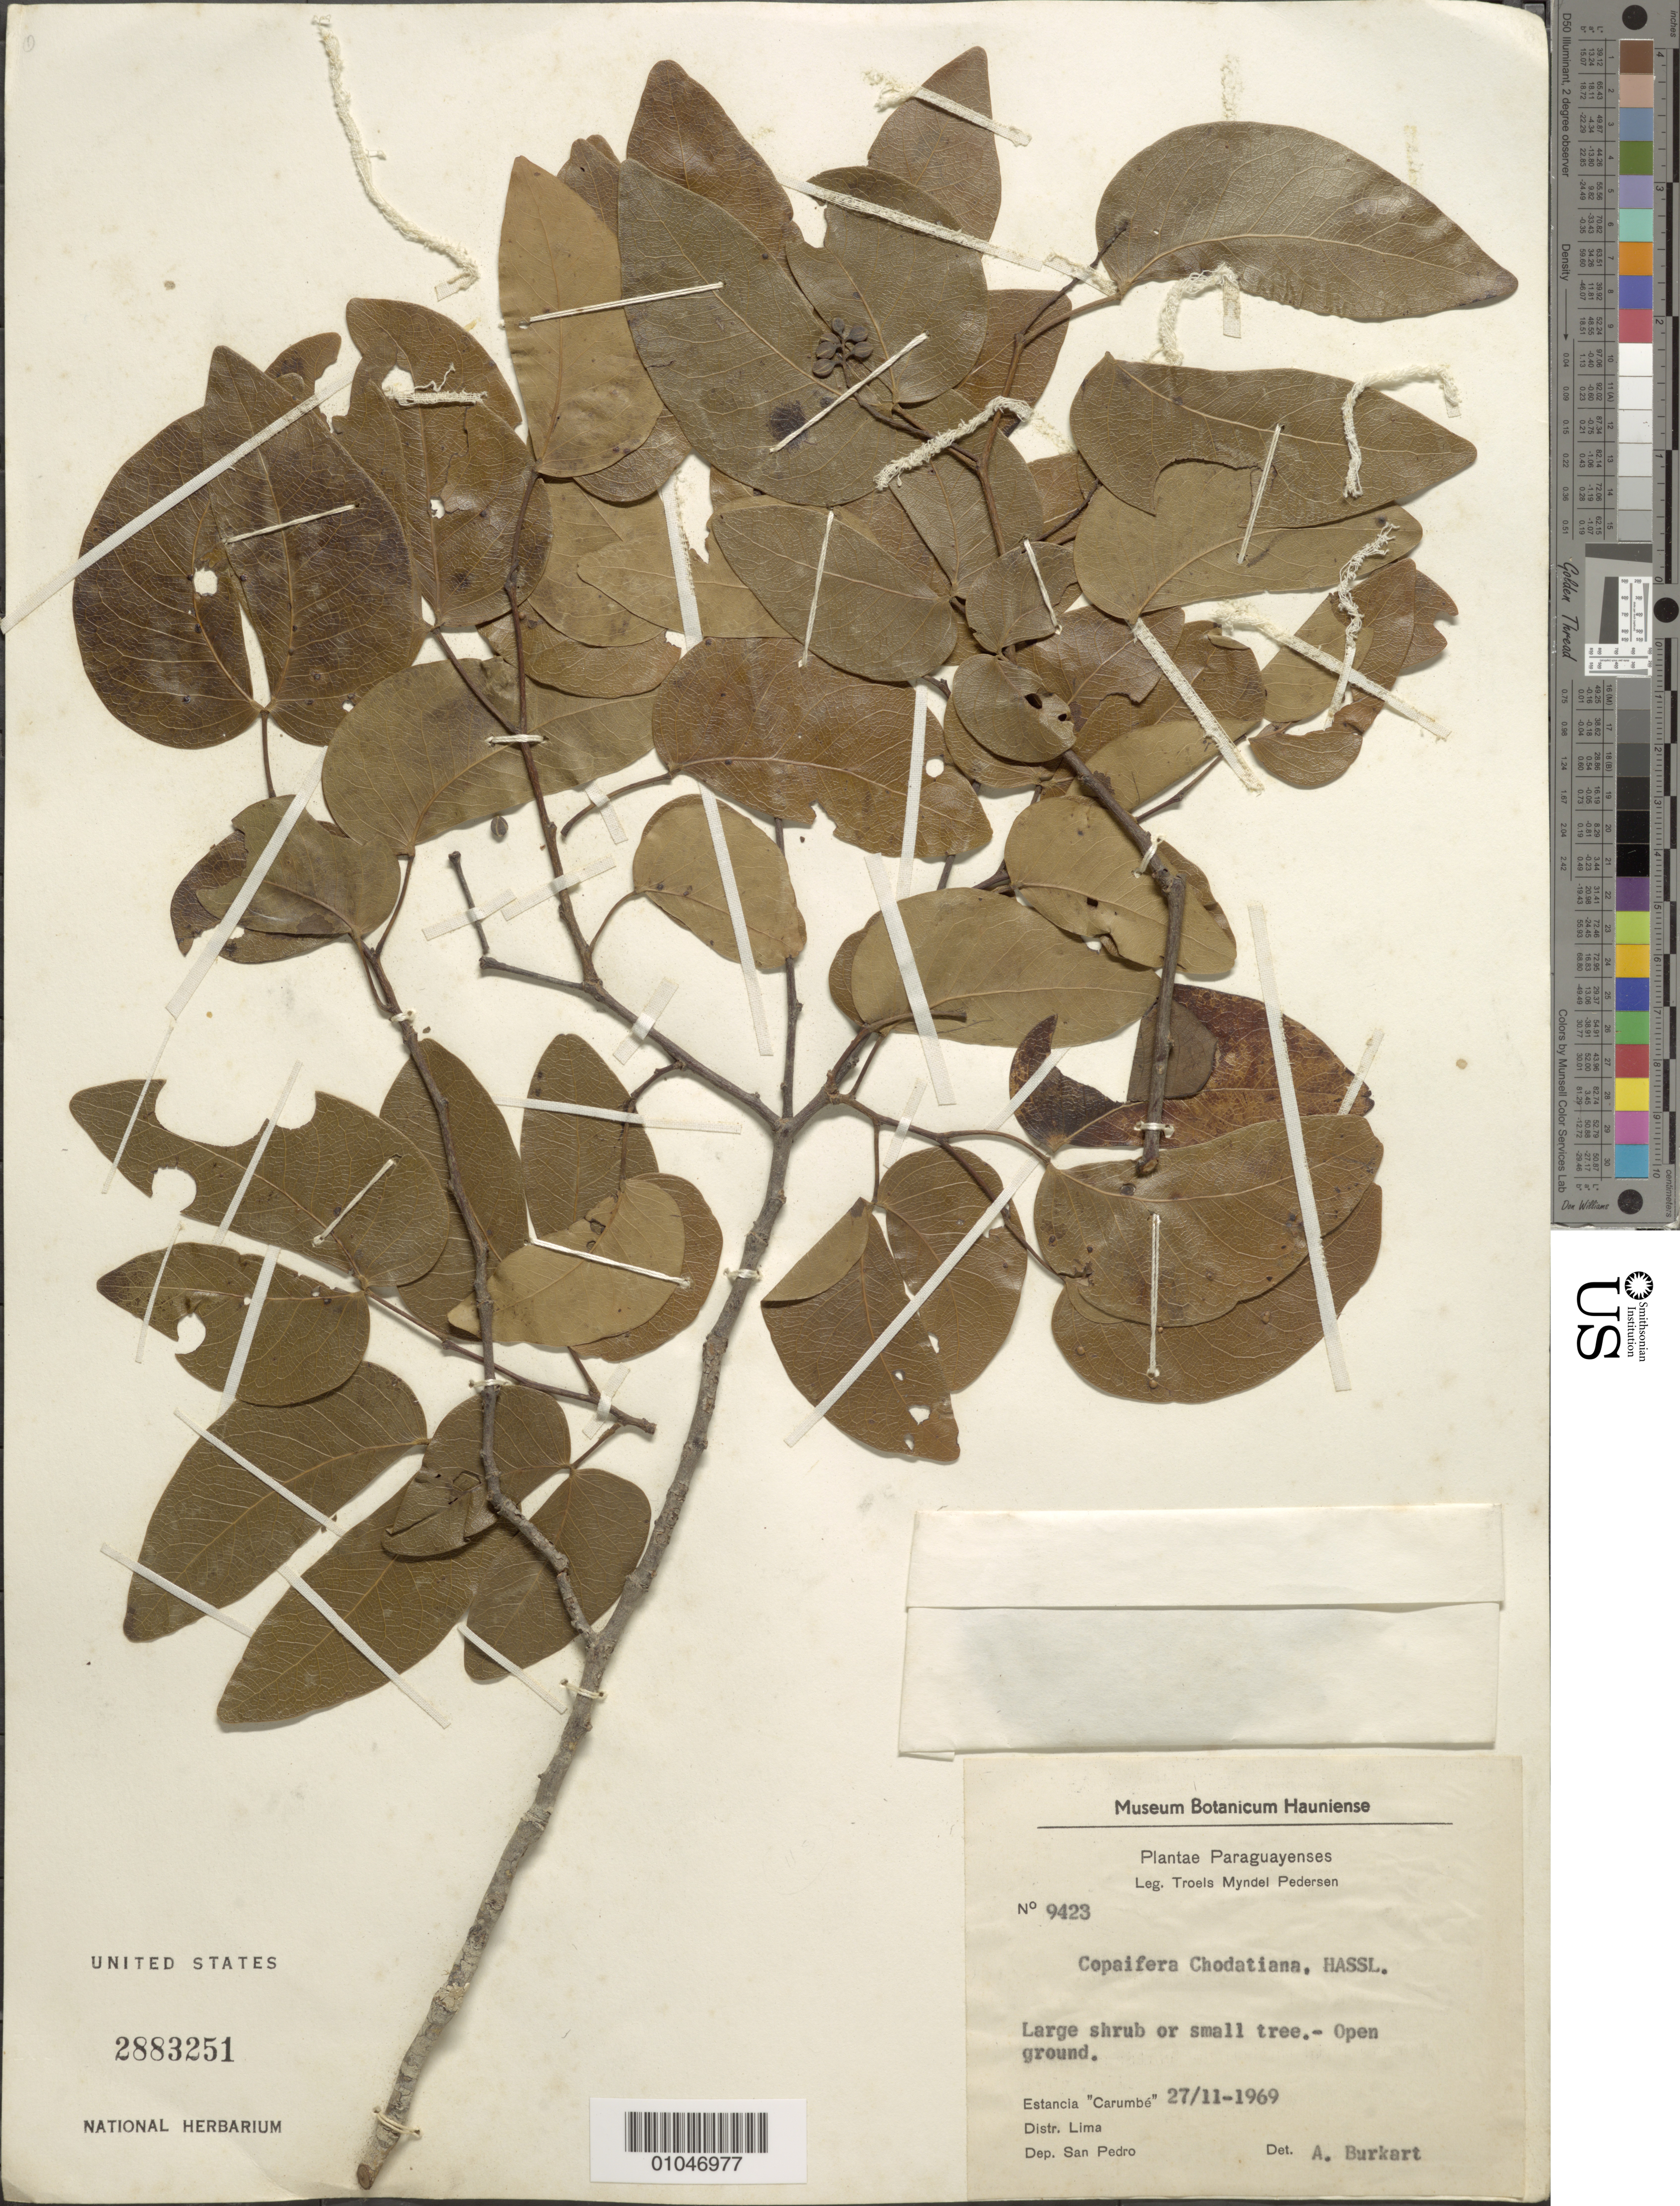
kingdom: Plantae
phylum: Tracheophyta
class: Magnoliopsida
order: Fabales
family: Fabaceae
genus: Copaifera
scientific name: Copaifera chodatiana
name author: Hassl.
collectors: T. Pederson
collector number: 9423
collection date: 1969-11-27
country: Paraguay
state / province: San Pedro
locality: Estancia "Carumbe", Distr. Lima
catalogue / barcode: US 2883251